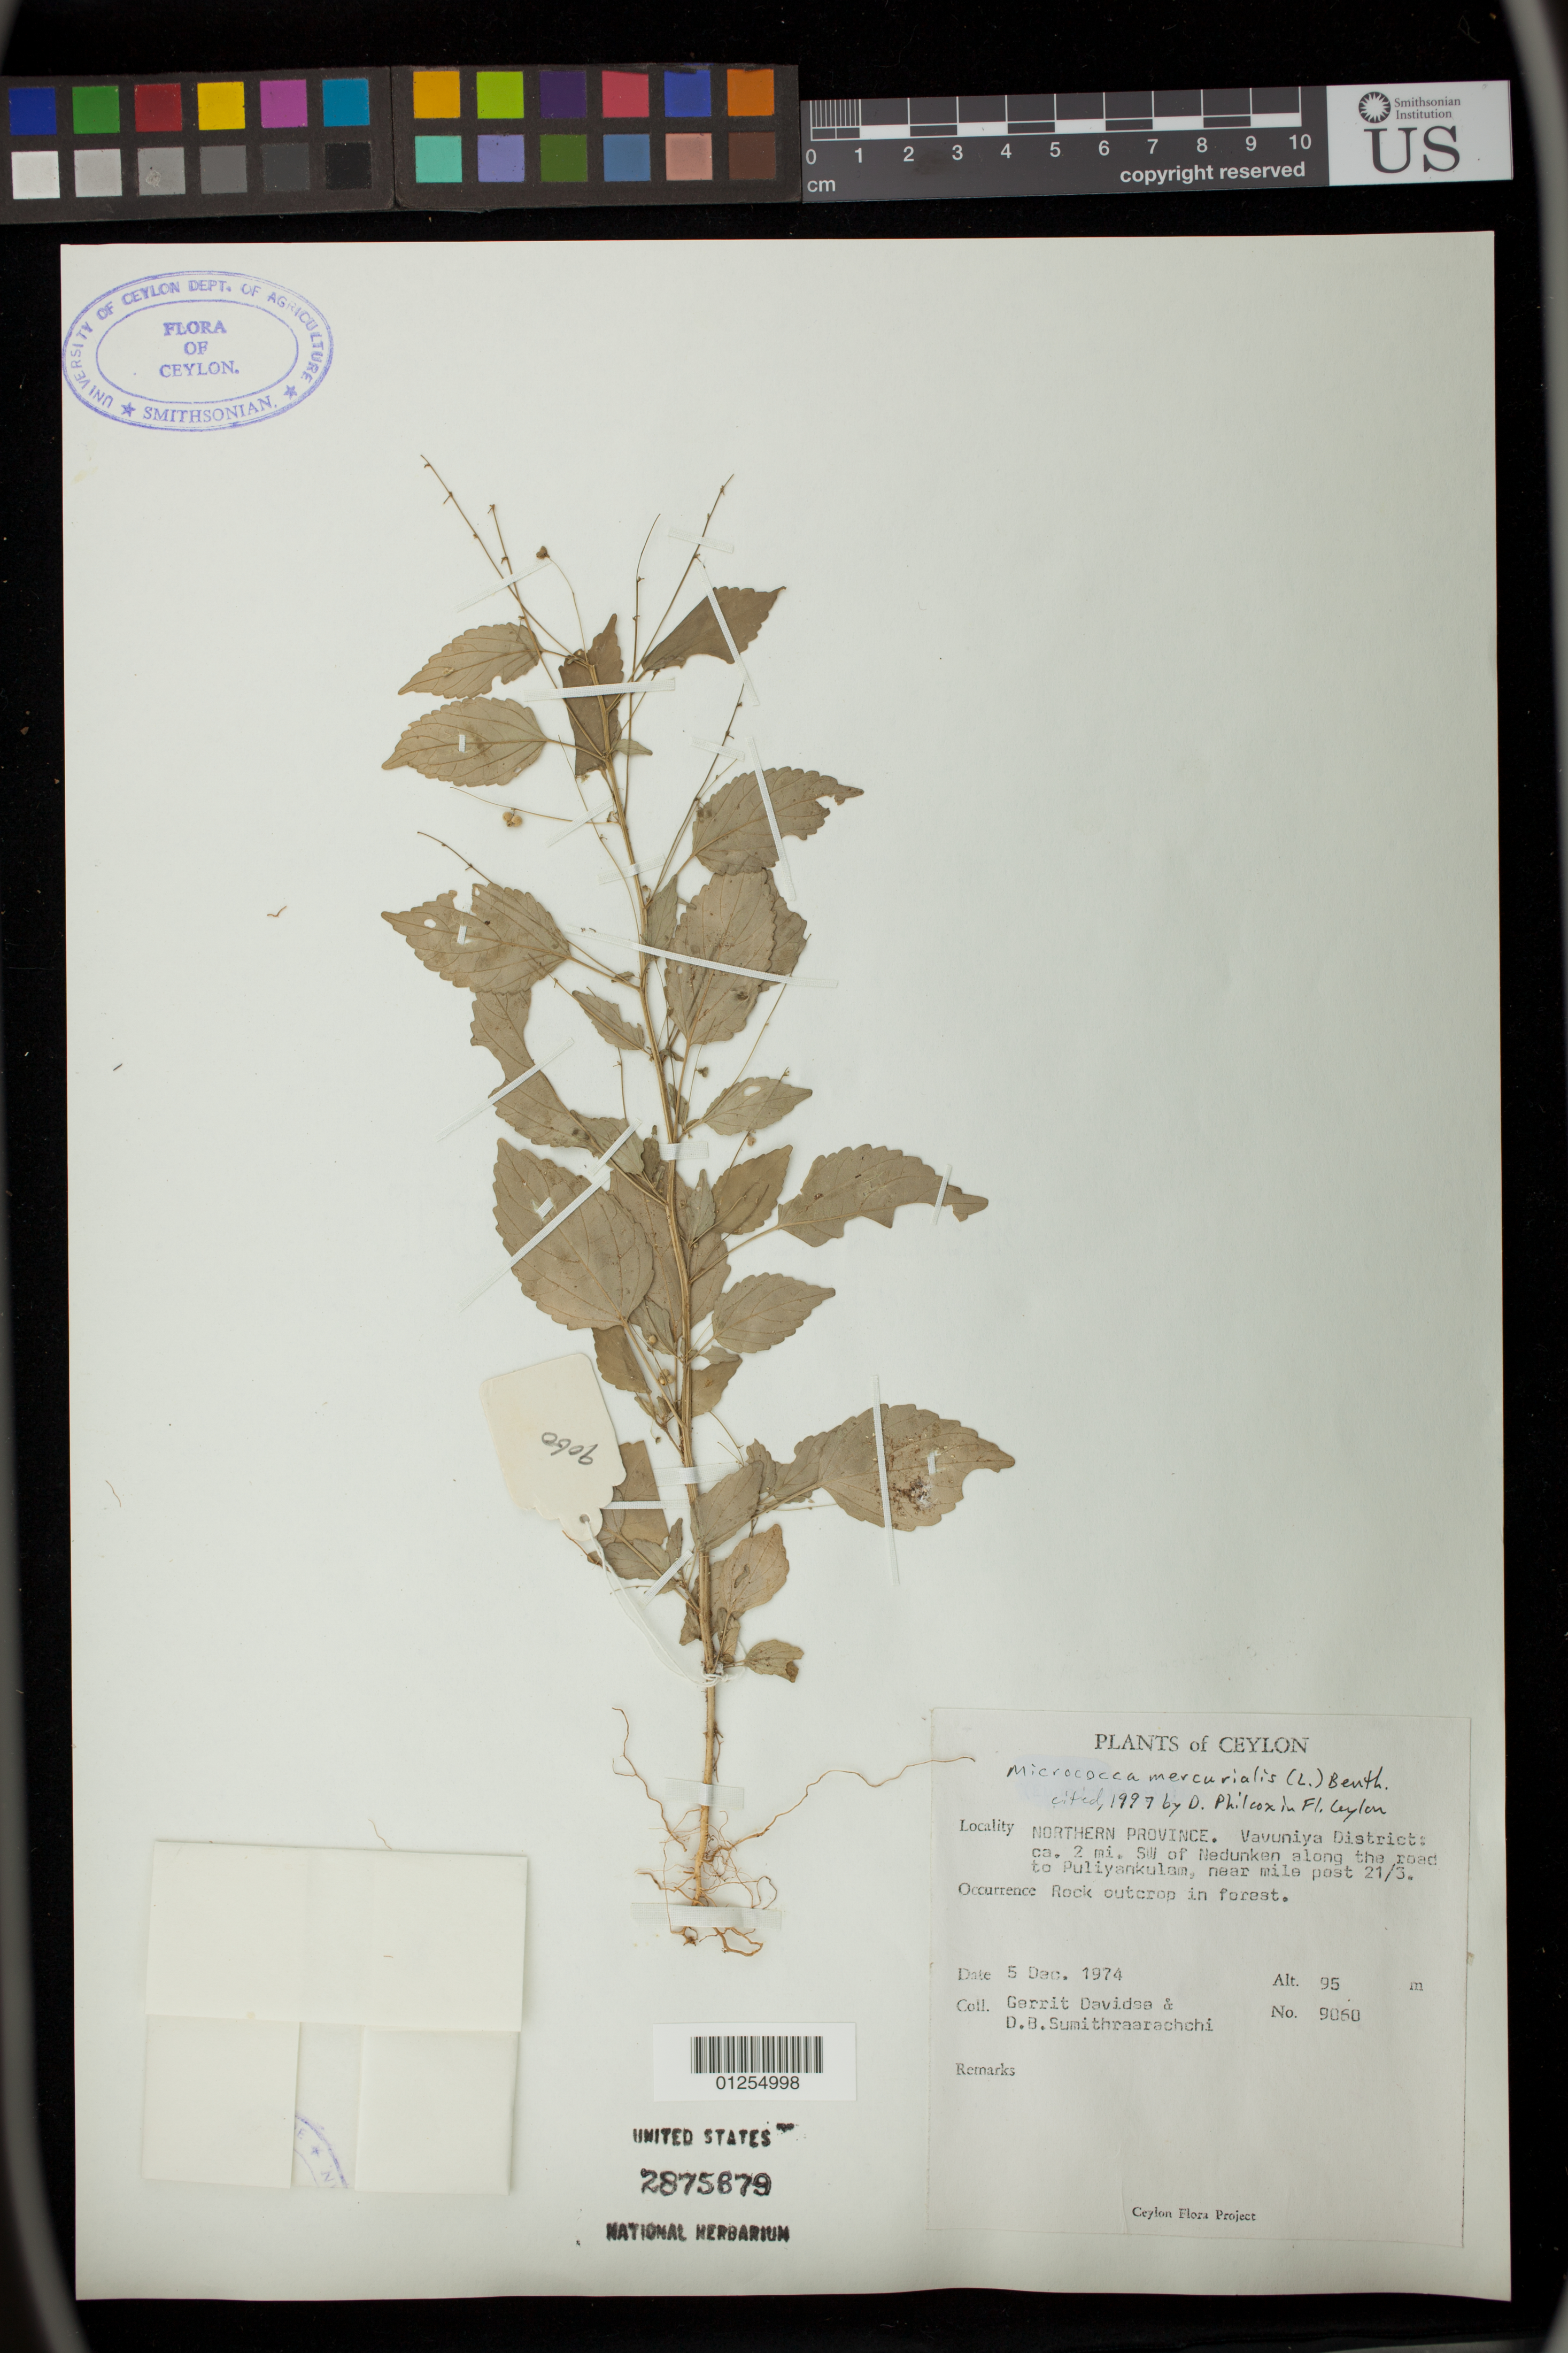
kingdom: Plantae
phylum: Tracheophyta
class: Magnoliopsida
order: Malpighiales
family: Euphorbiaceae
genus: Micrococca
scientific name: Micrococca mercurialis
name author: (Linn) Benth.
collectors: G. Davidse & D. B. Sumithraarachchi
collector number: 9060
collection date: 1974-12-05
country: Sri Lanka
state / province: Northern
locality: Vavuniya District ca. 2 mi. SW of Nedunken along the road to Puliyankulam, near mile post 21/3.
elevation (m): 95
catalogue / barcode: US 2875679